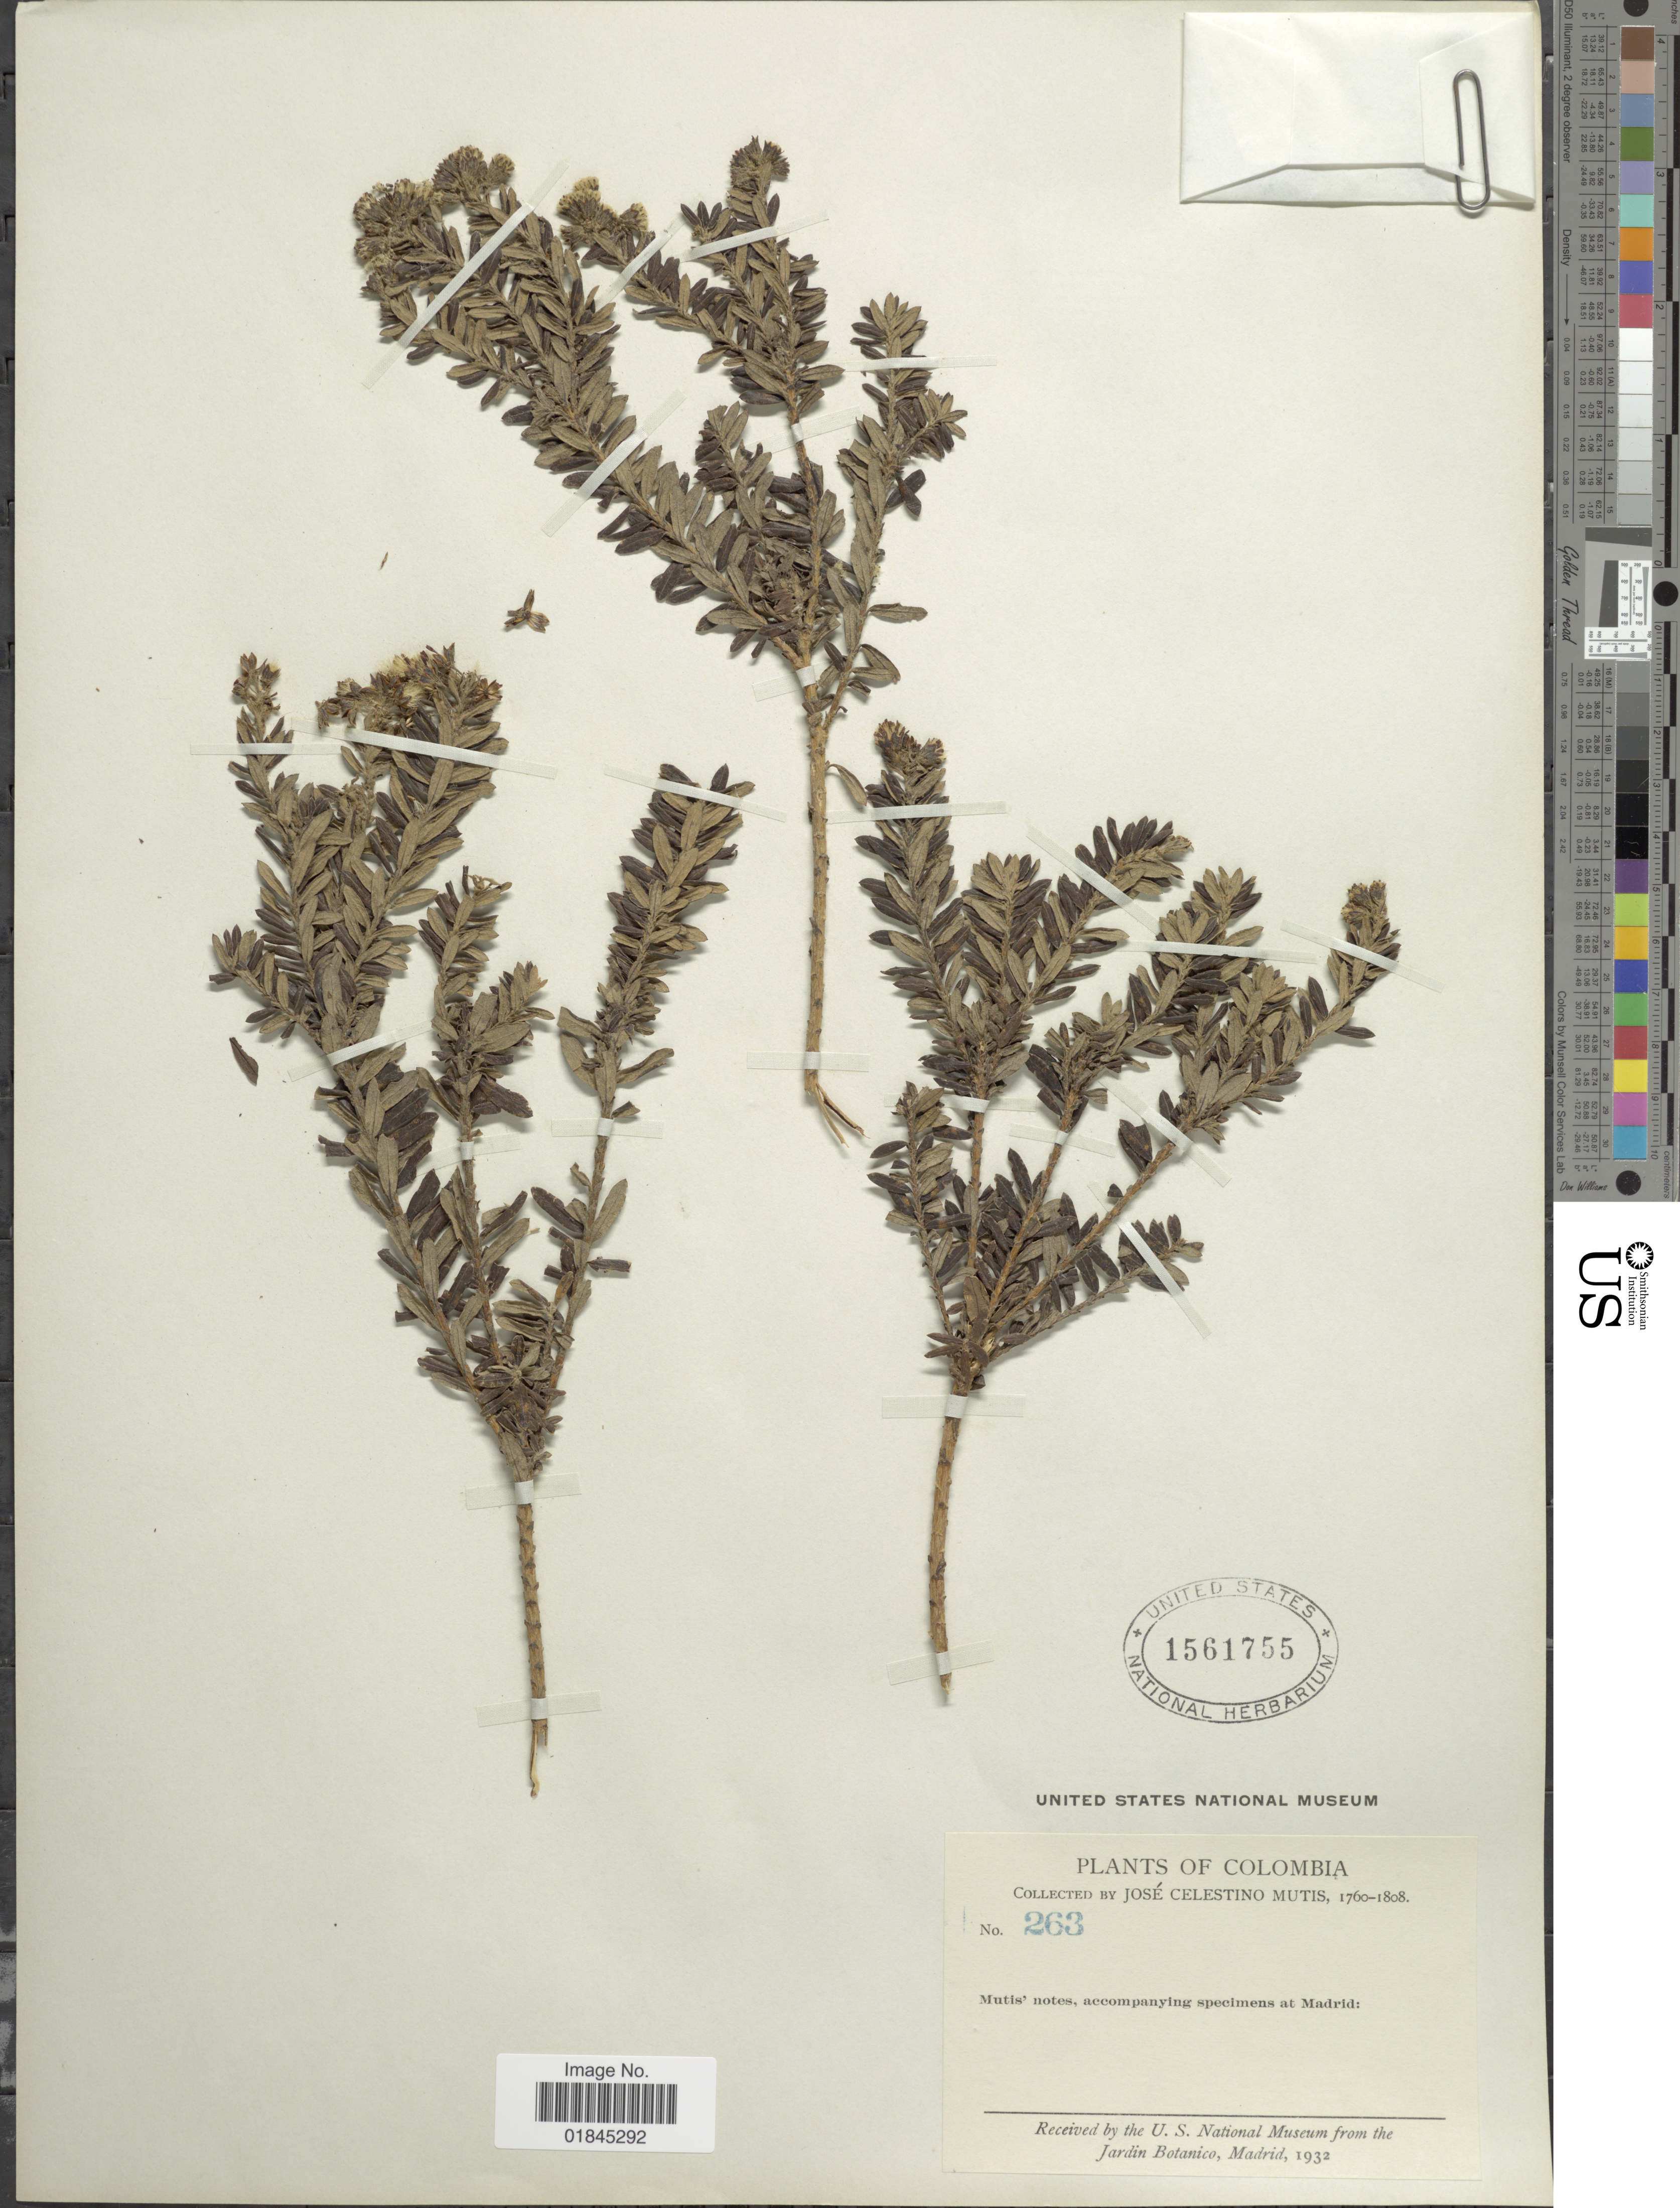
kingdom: Plantae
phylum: Tracheophyta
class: Magnoliopsida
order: Asterales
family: Asteraceae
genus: Pentacalia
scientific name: Pentacalia corymbosa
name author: (Benth.) Cuatrec.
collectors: J. C. B. Mutis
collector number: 263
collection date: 1760/1808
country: Colombia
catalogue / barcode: US 1561755